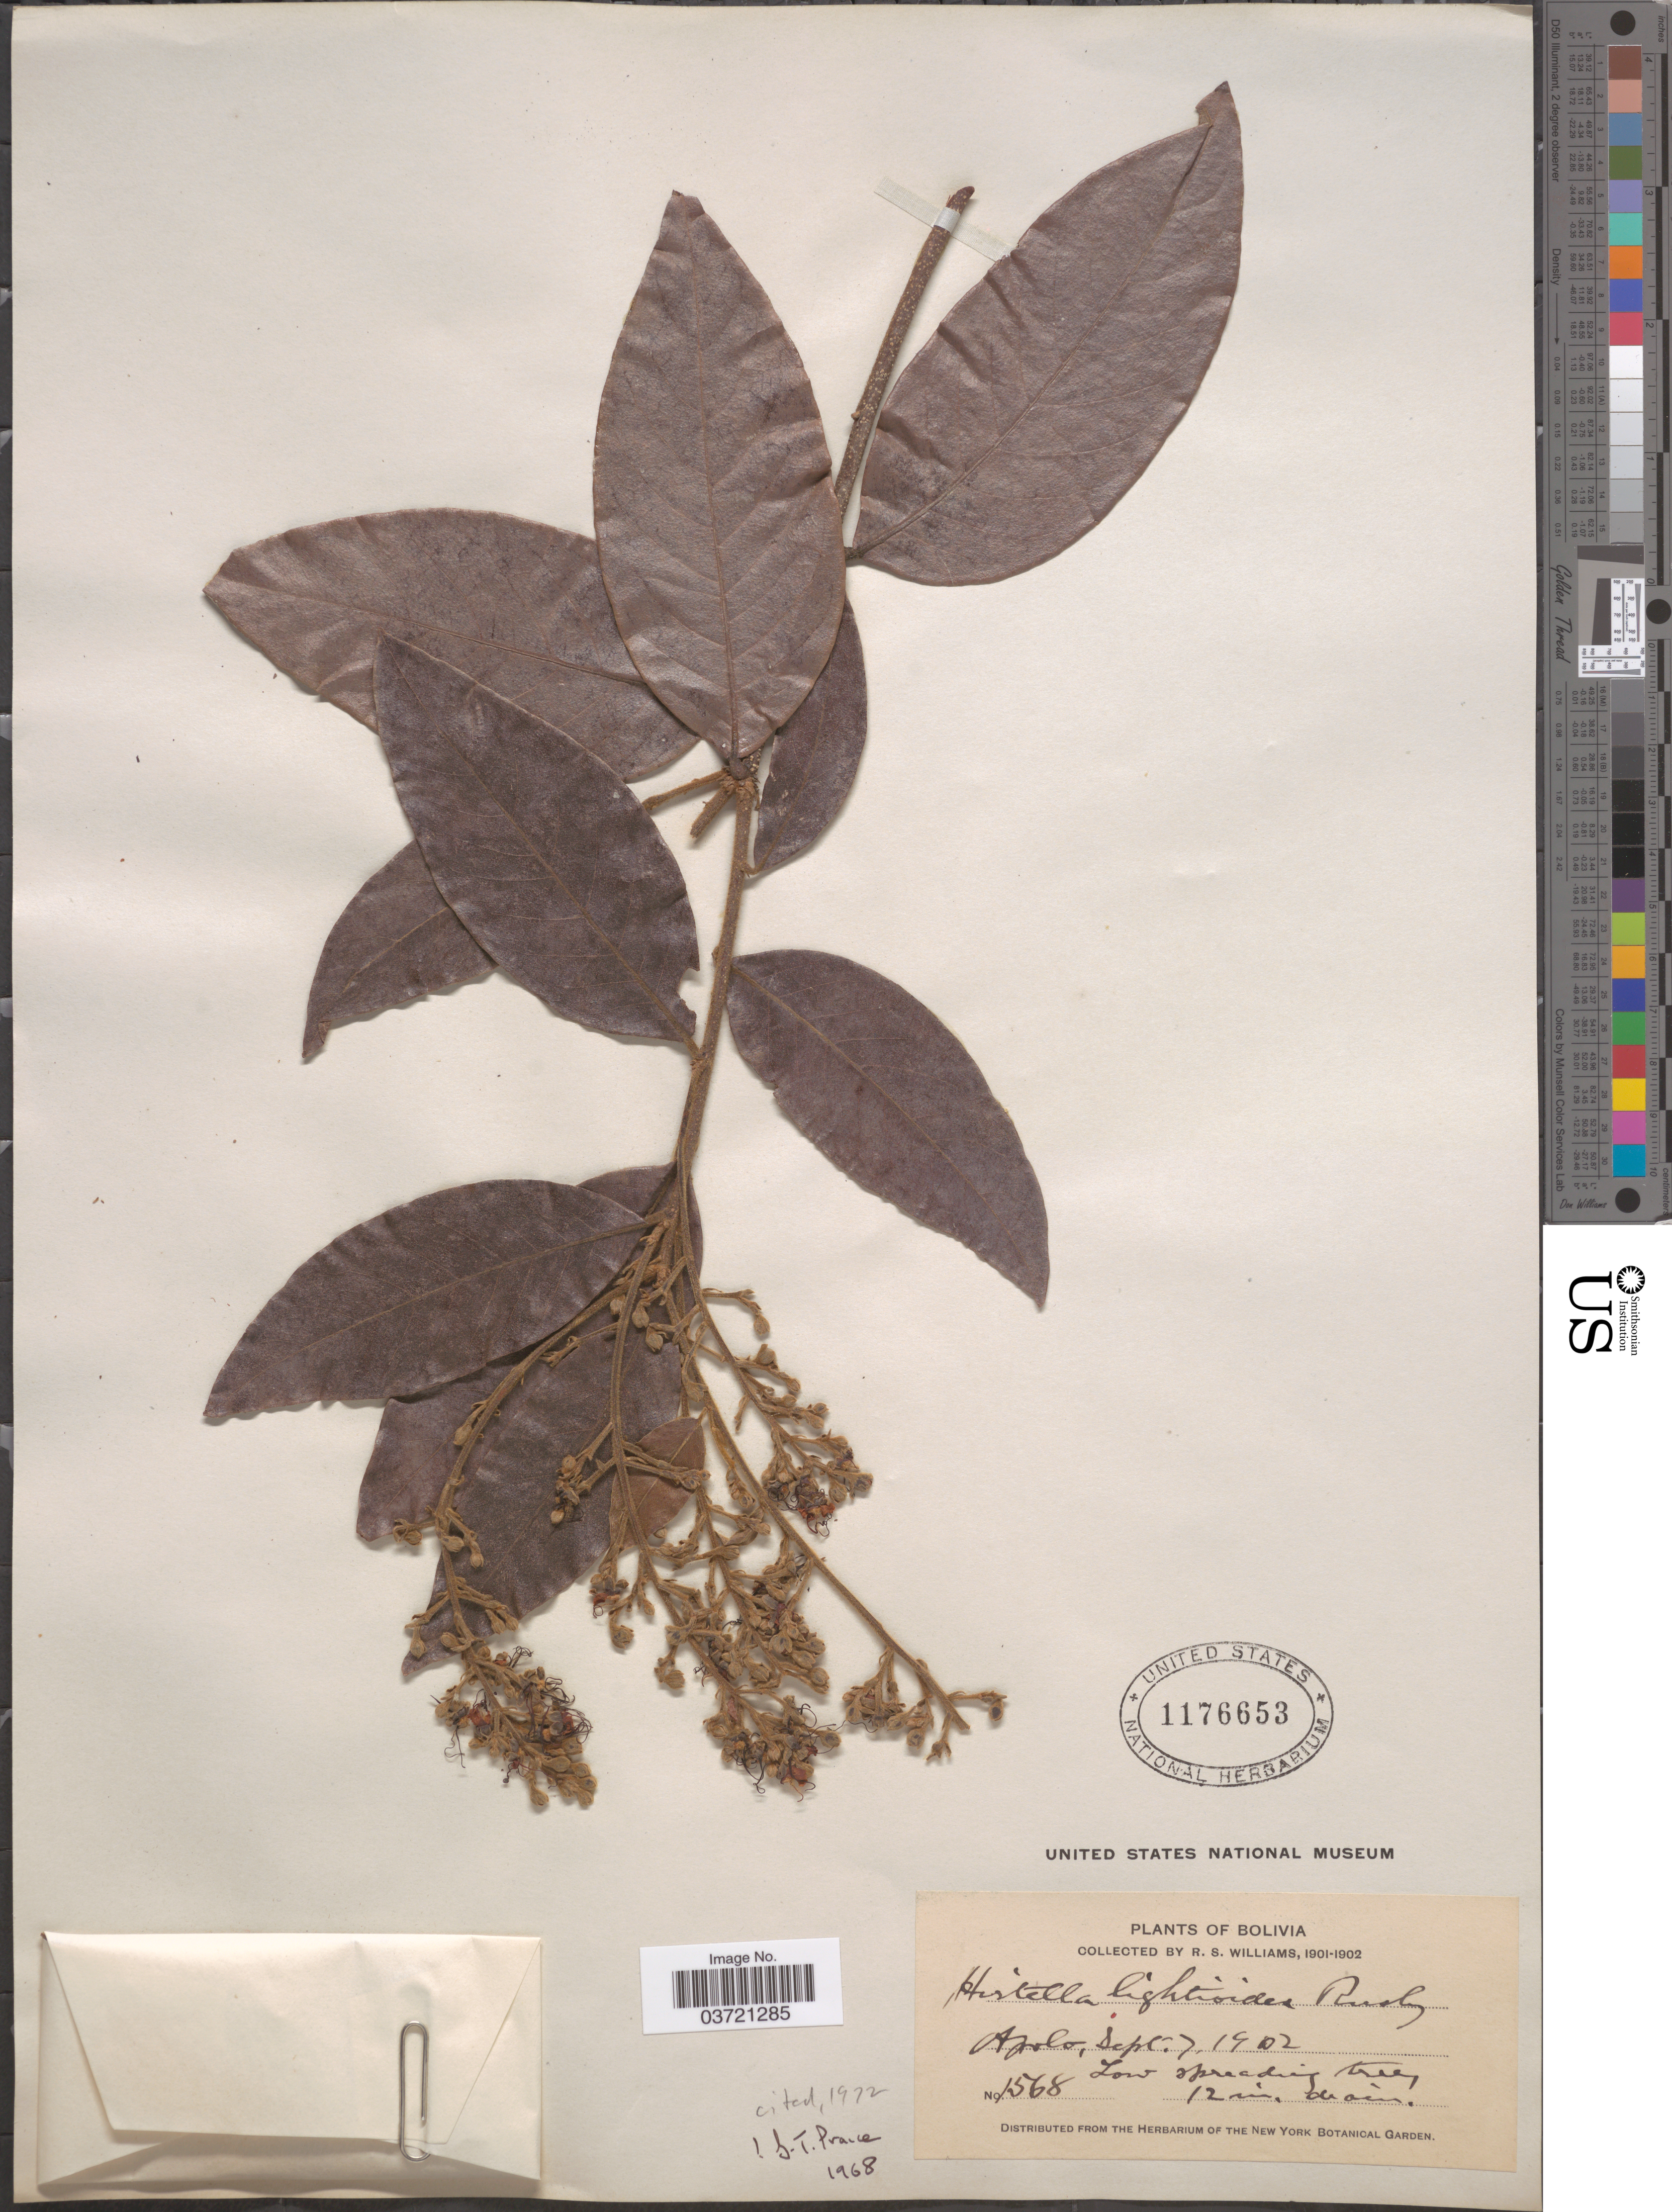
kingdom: Plantae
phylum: Tracheophyta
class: Magnoliopsida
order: Malpighiales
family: Chrysobalanaceae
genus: Hirtella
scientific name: Hirtella lightioides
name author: Rusby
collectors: R. S. Williams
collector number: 1568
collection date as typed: Sep. 7, 1902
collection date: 1902-09-07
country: Bolivia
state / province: La Paz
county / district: Franz Tamayo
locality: Apolo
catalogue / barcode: US 1176653